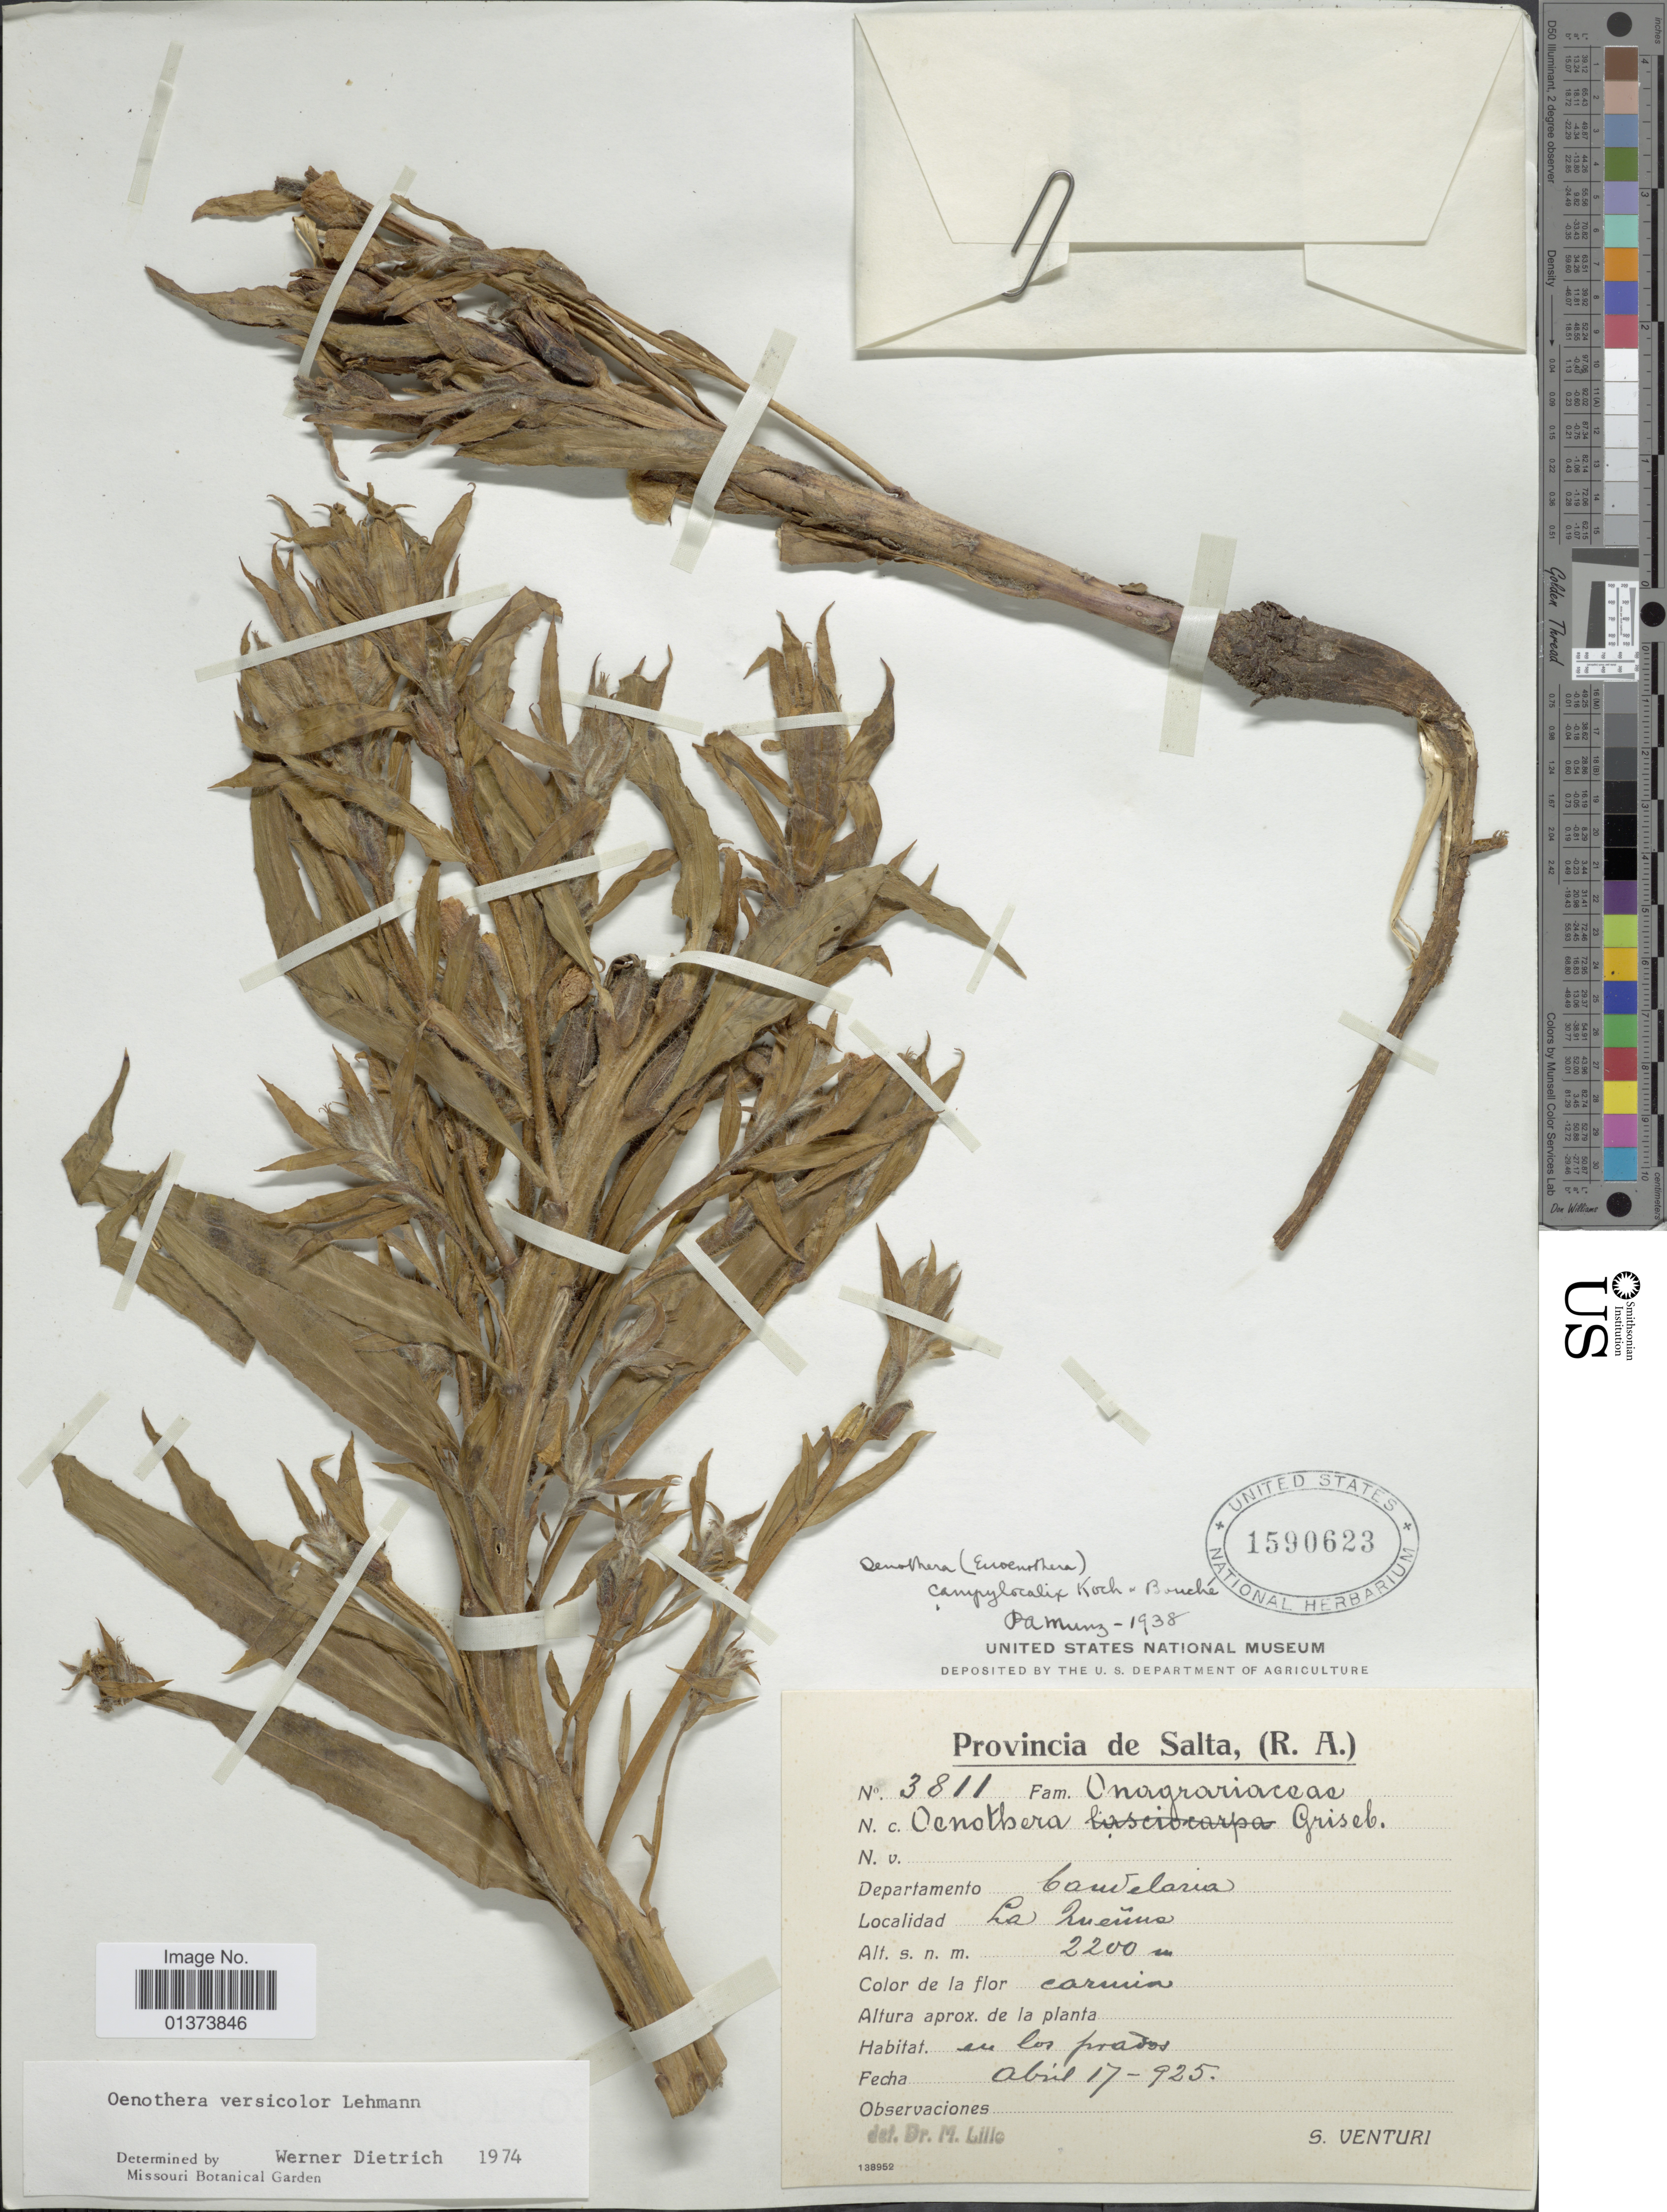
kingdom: Plantae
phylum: Tracheophyta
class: Magnoliopsida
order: Myrtales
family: Onagraceae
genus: Oenothera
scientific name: Oenothera versicolor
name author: Lehm.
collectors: S. Venturi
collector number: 3811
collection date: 1925-04-17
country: Argentina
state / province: Salta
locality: La Candelaria Department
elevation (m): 2200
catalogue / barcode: US 1590623